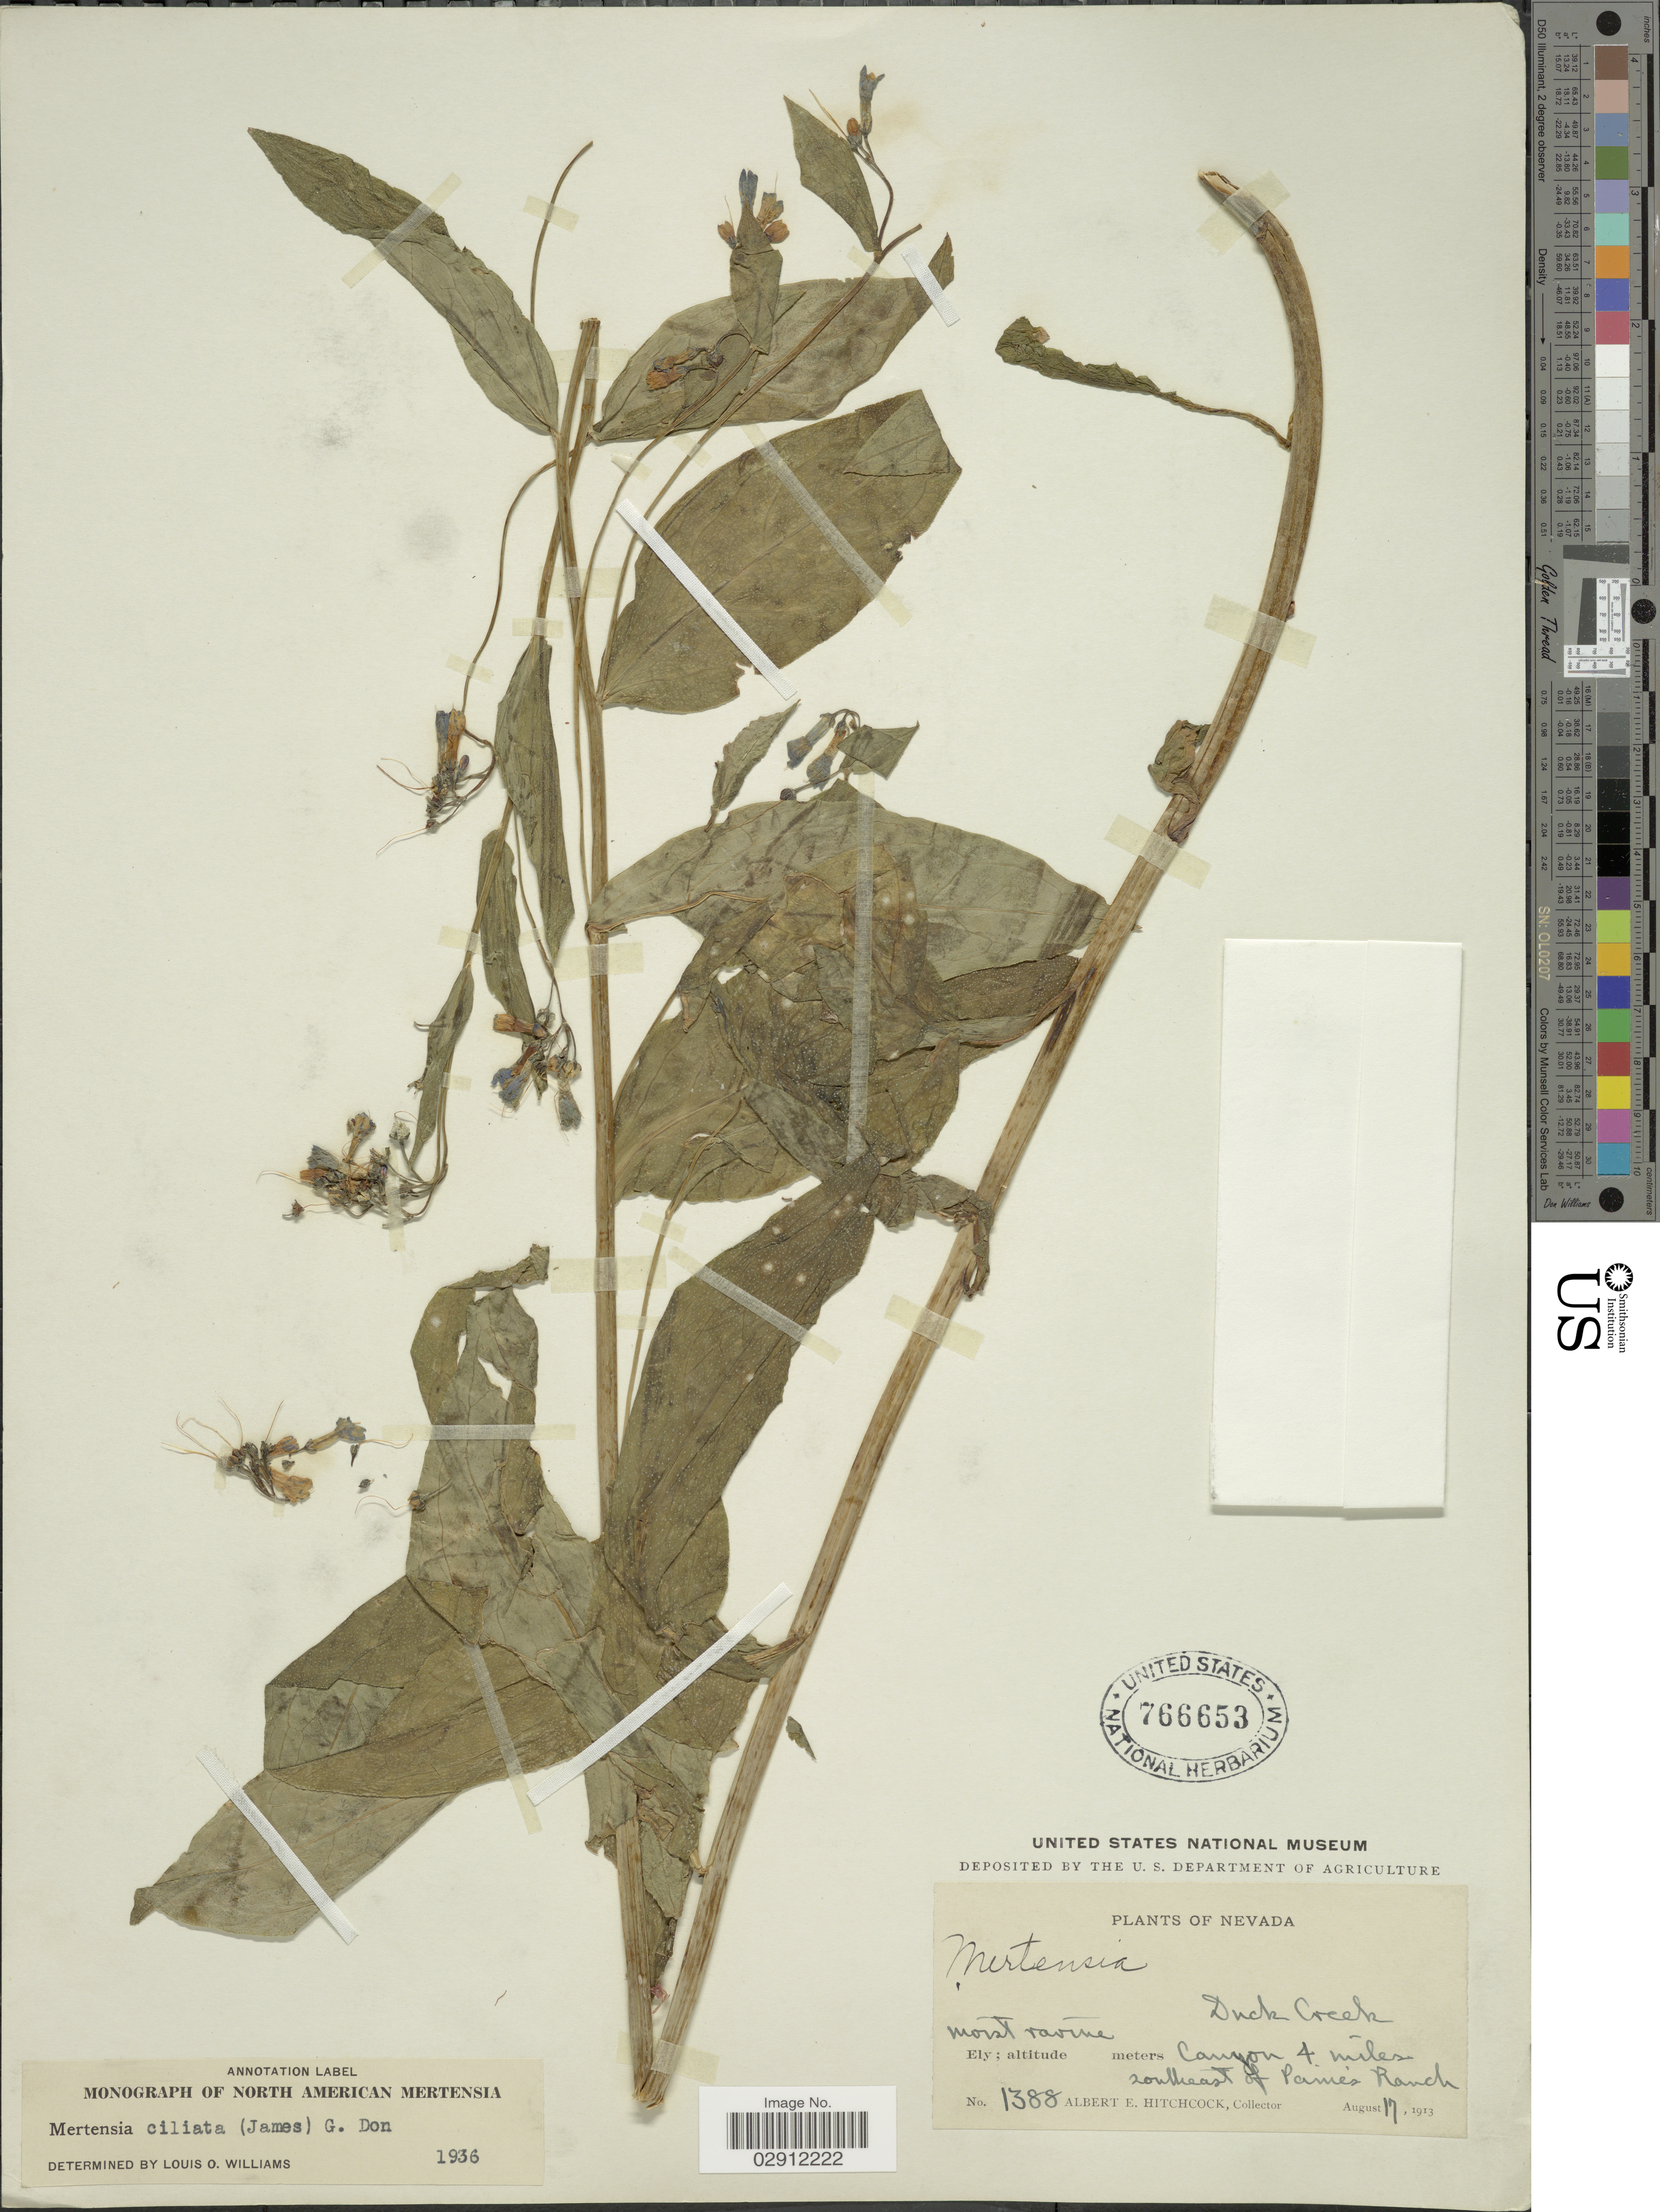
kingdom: Plantae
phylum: Tracheophyta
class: Magnoliopsida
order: Boraginales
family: Boraginaceae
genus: Mertensia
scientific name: Mertensia ciliata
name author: (James) G. Don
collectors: A. Hitchcock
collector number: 1388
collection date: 1913-08-17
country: United States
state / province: Nevada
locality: Duck Creek. Ely. Canyon 4 milres southeast of Paine's Ranch.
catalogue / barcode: US 766653